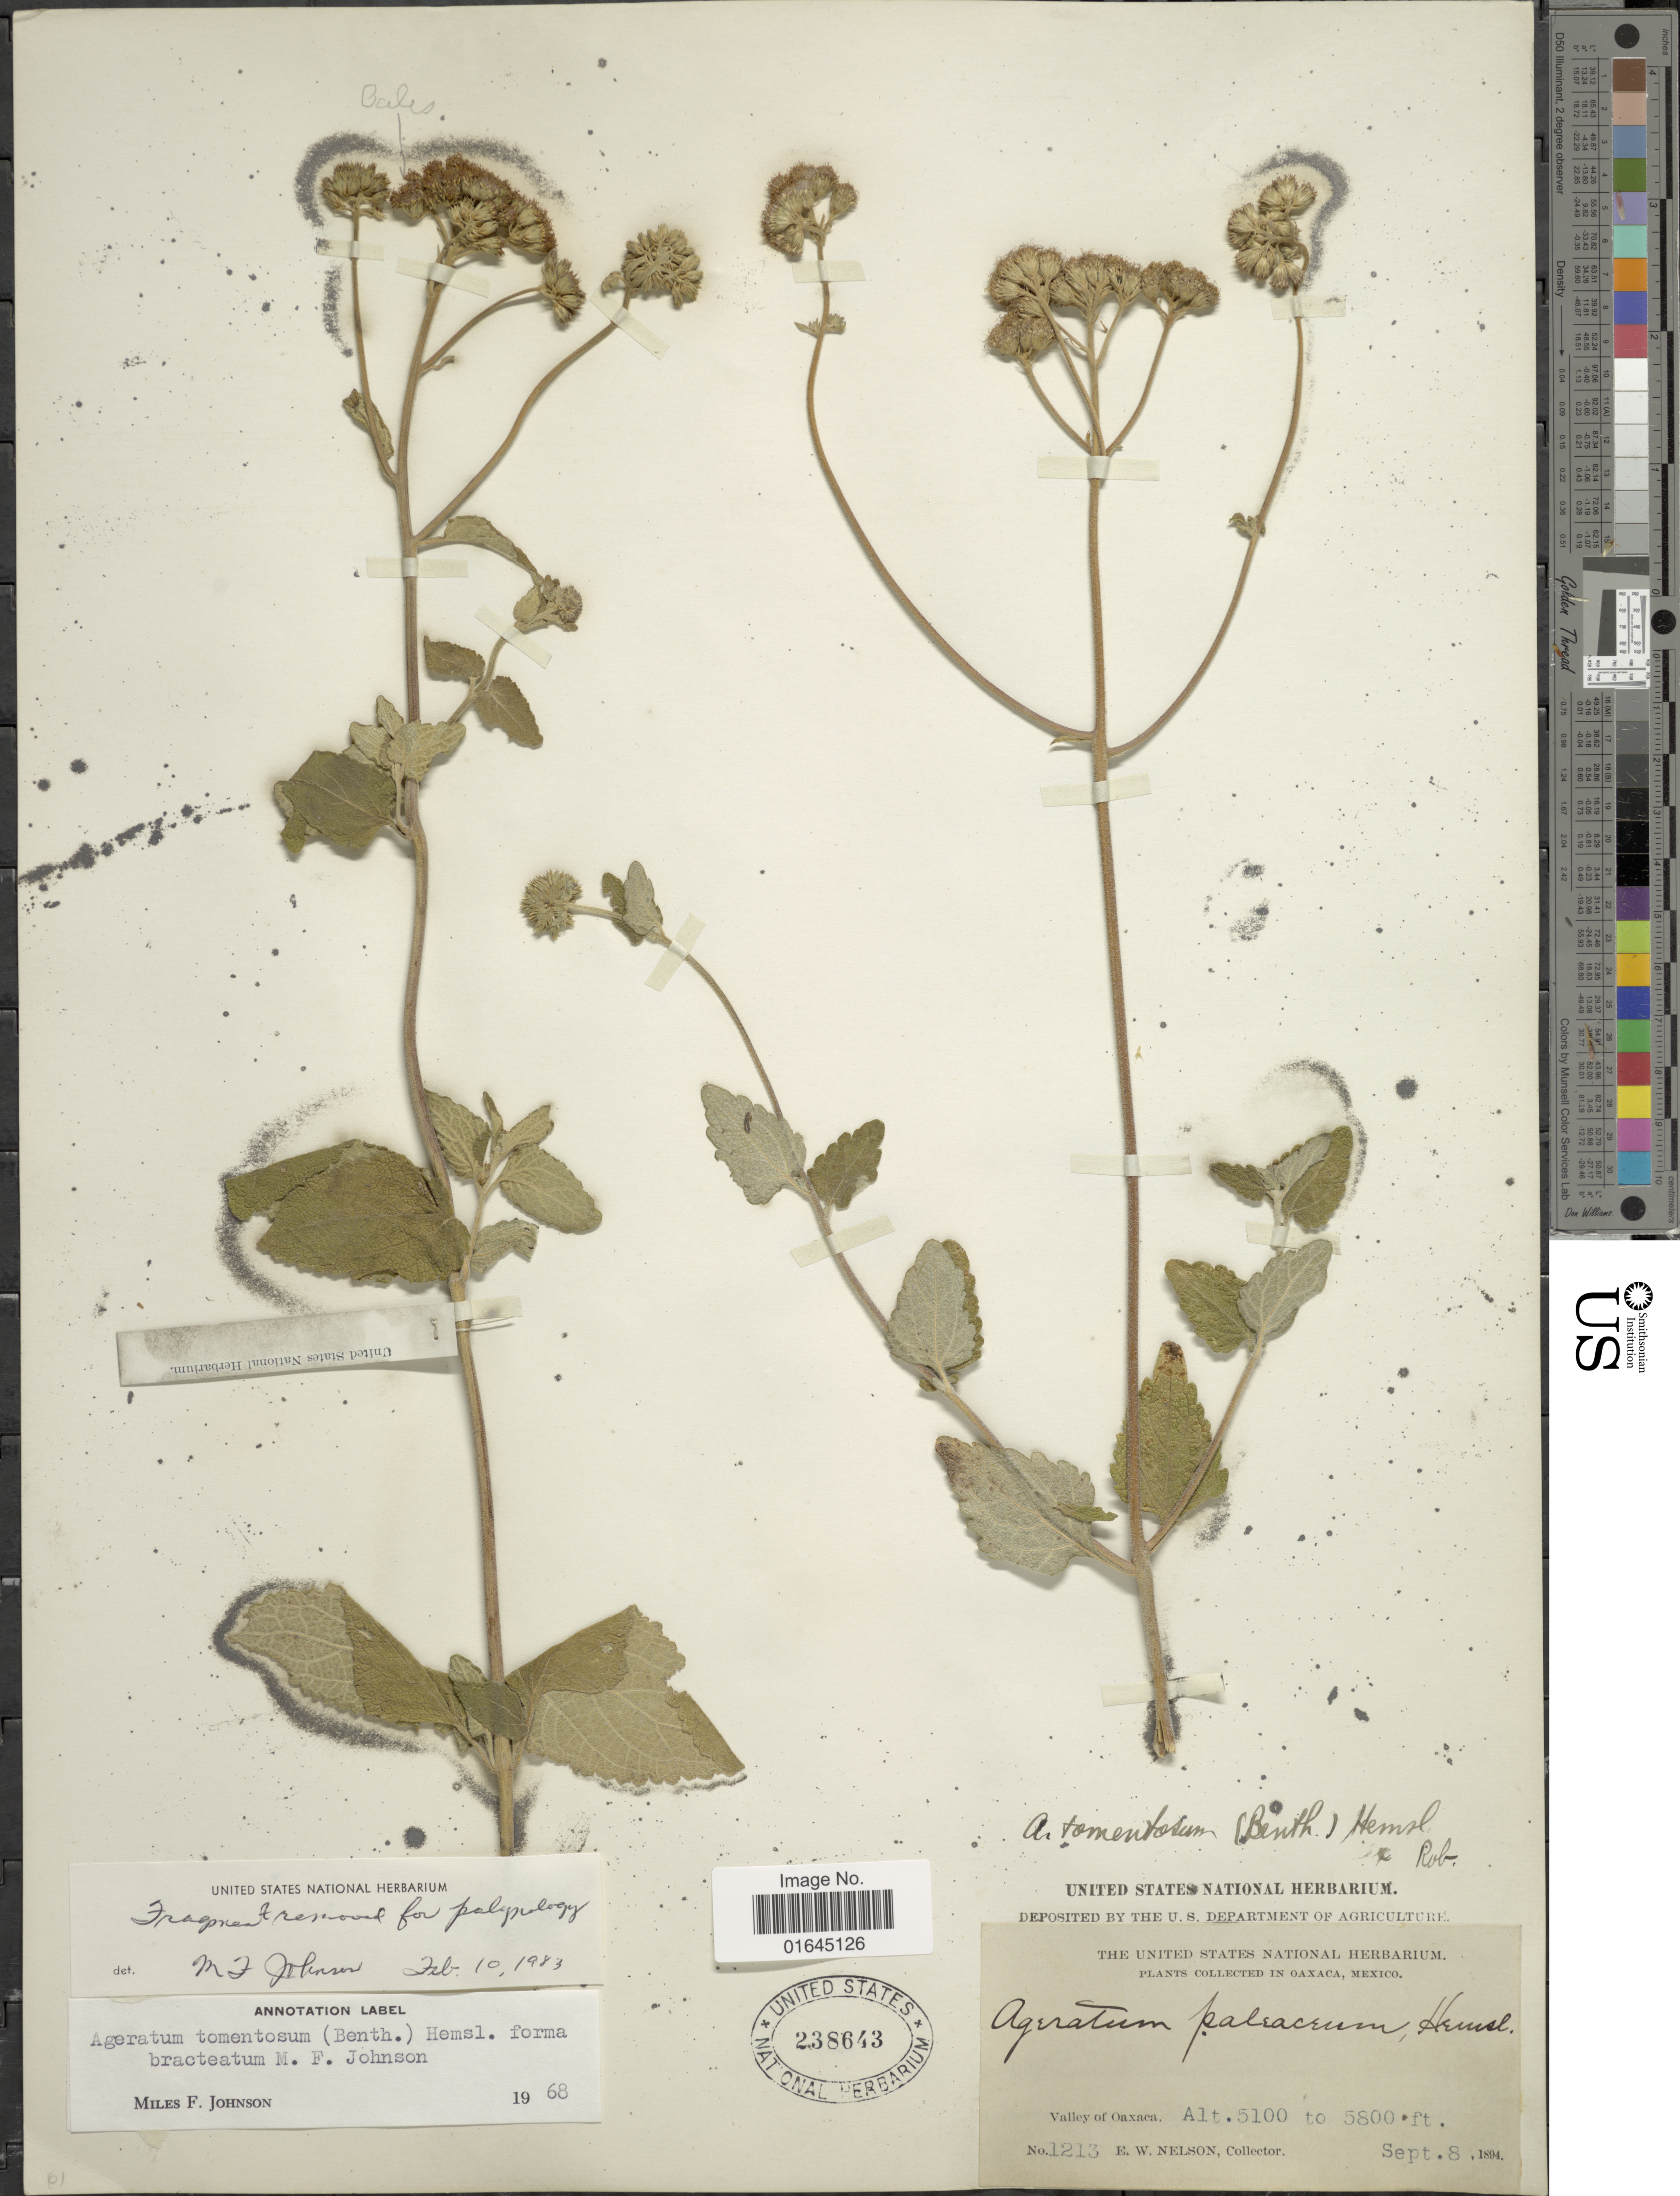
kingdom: Plantae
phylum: Tracheophyta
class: Magnoliopsida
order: Asterales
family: Asteraceae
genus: Ageratum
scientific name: Ageratum tehuacanum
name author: R.M. King & H. Rob.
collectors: E. W. Nelson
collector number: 1213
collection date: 1894-09-08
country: Mexico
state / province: Oaxaca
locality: Valley of Oaxaca.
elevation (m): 1554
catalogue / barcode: US 238643